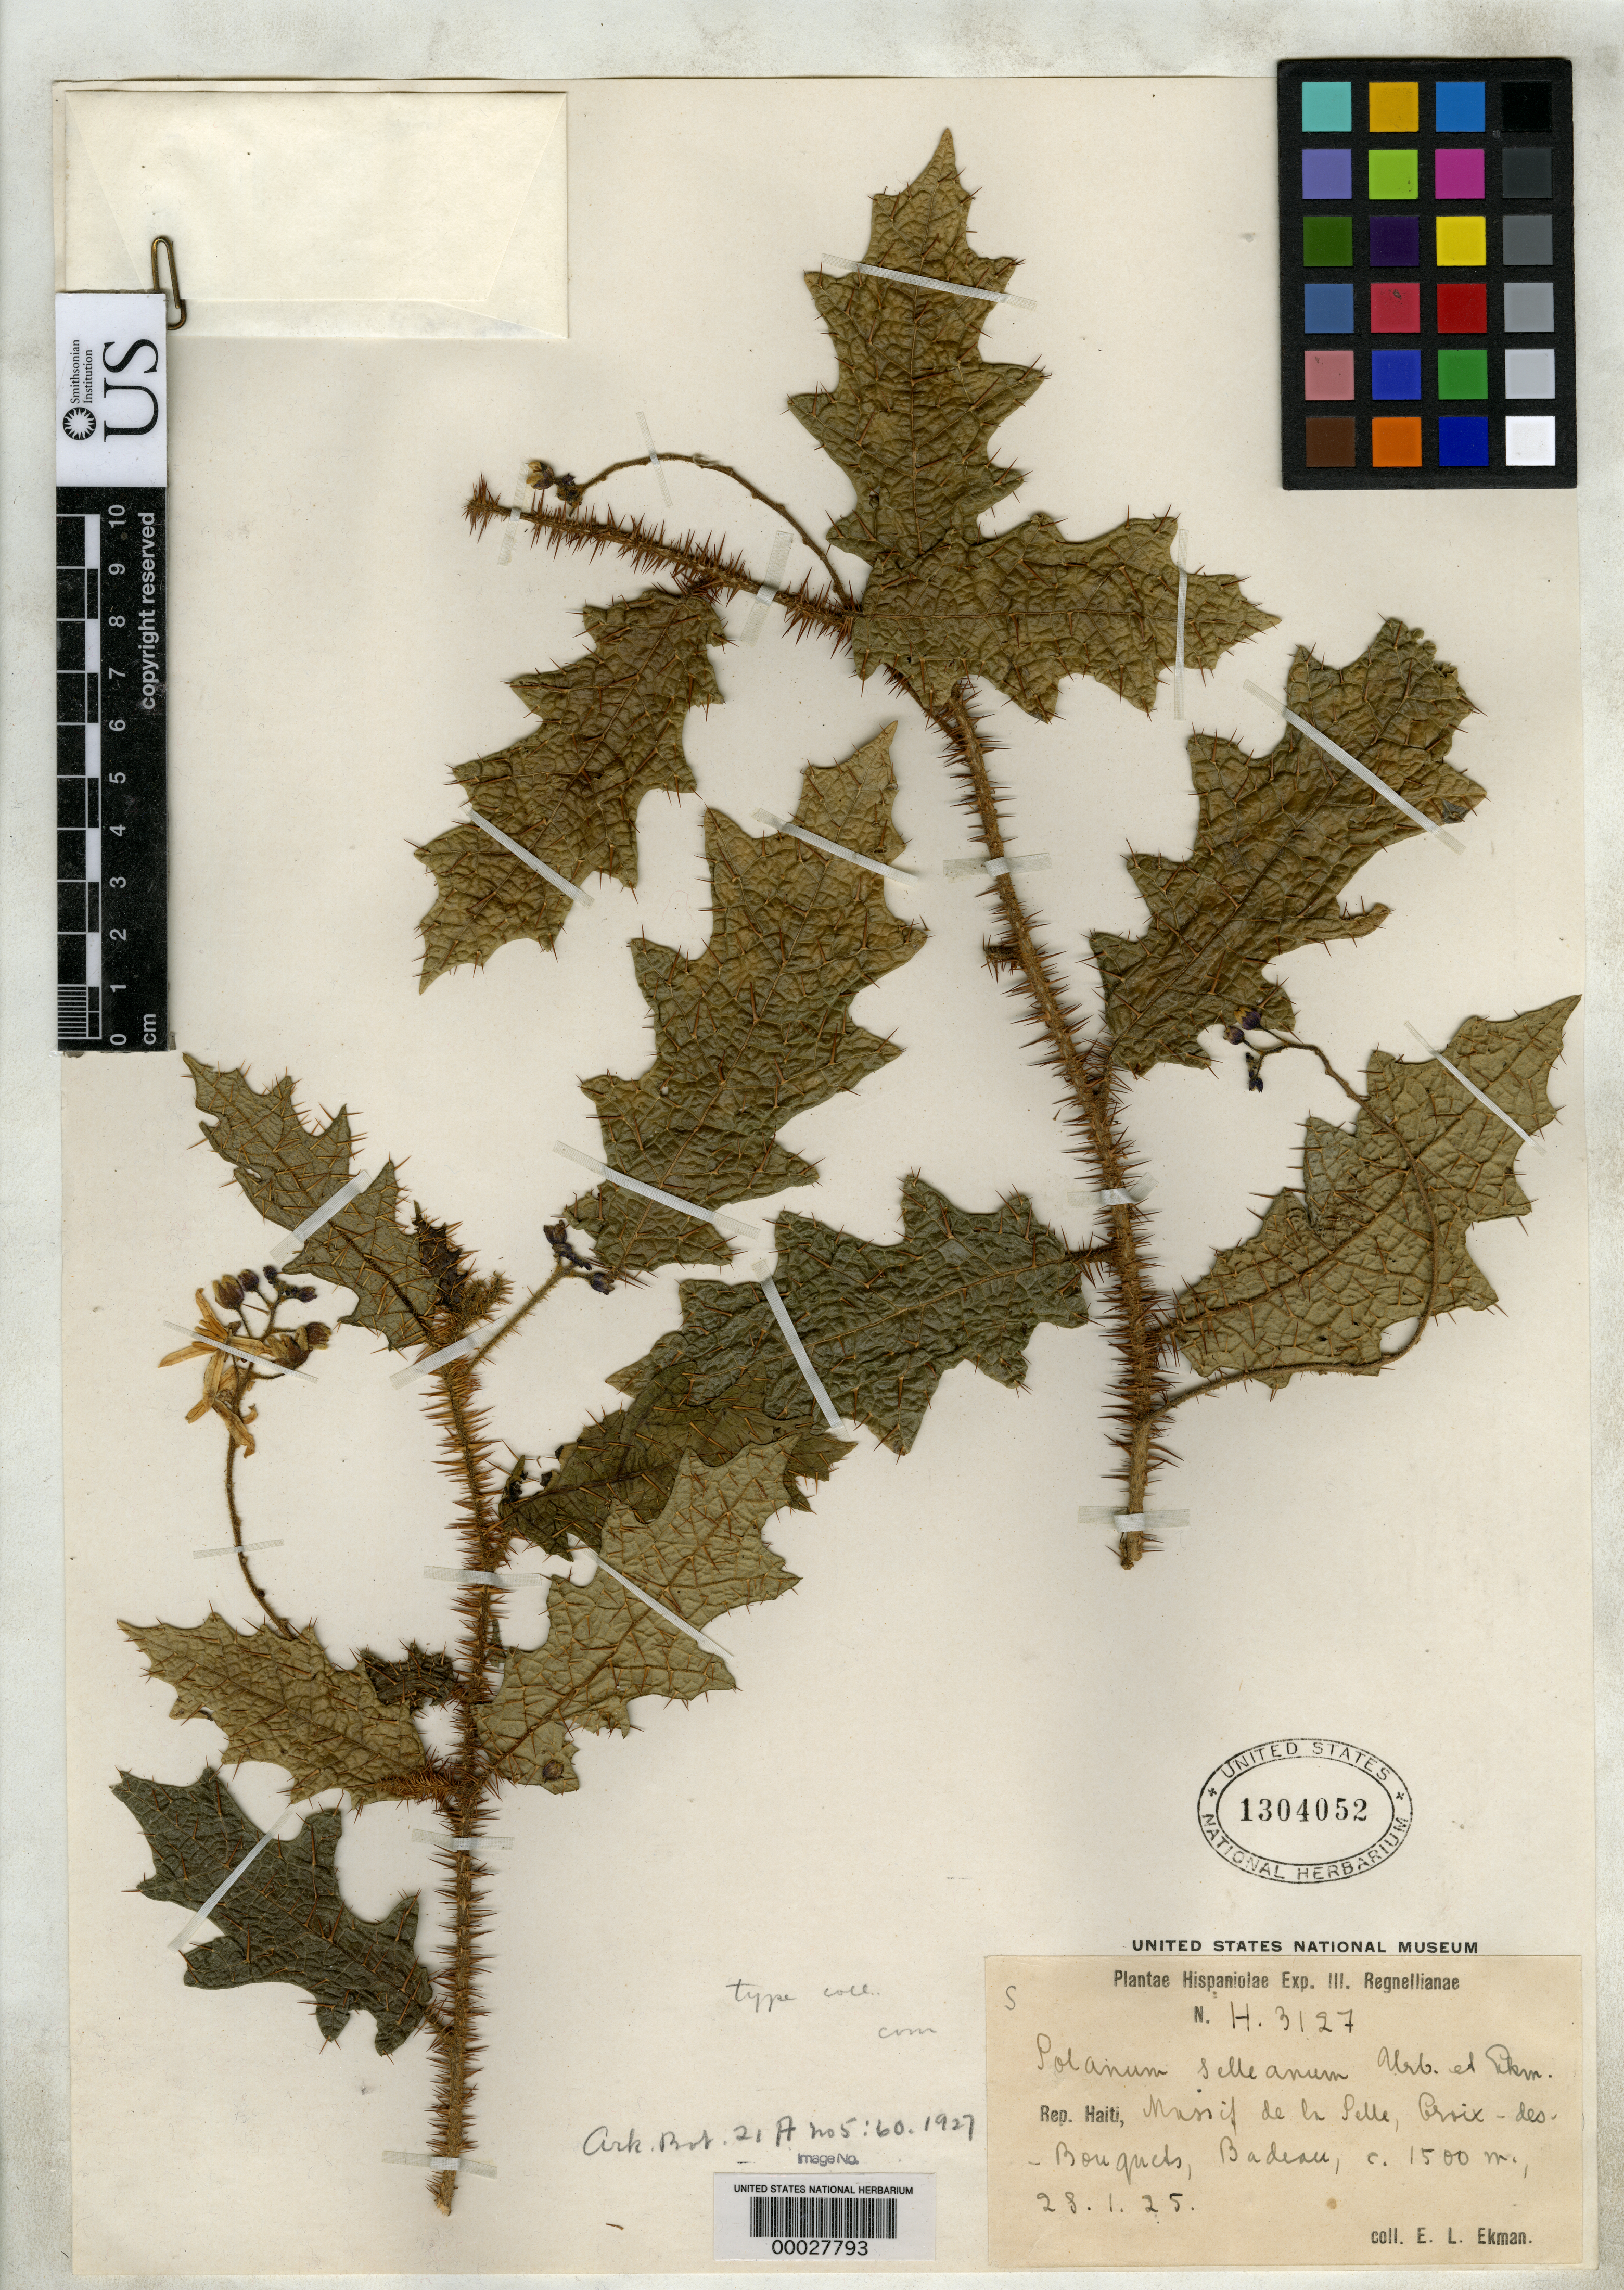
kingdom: Plantae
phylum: Tracheophyta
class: Magnoliopsida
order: Solanales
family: Solanaceae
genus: Solanum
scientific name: Solanum selleanum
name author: Urb. & Ekman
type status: Isotype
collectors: E. L. Ekman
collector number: H 3127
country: Haiti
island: Hispaniola Island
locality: Massif de la Selle in Morne de la Selle.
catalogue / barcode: US 1304052